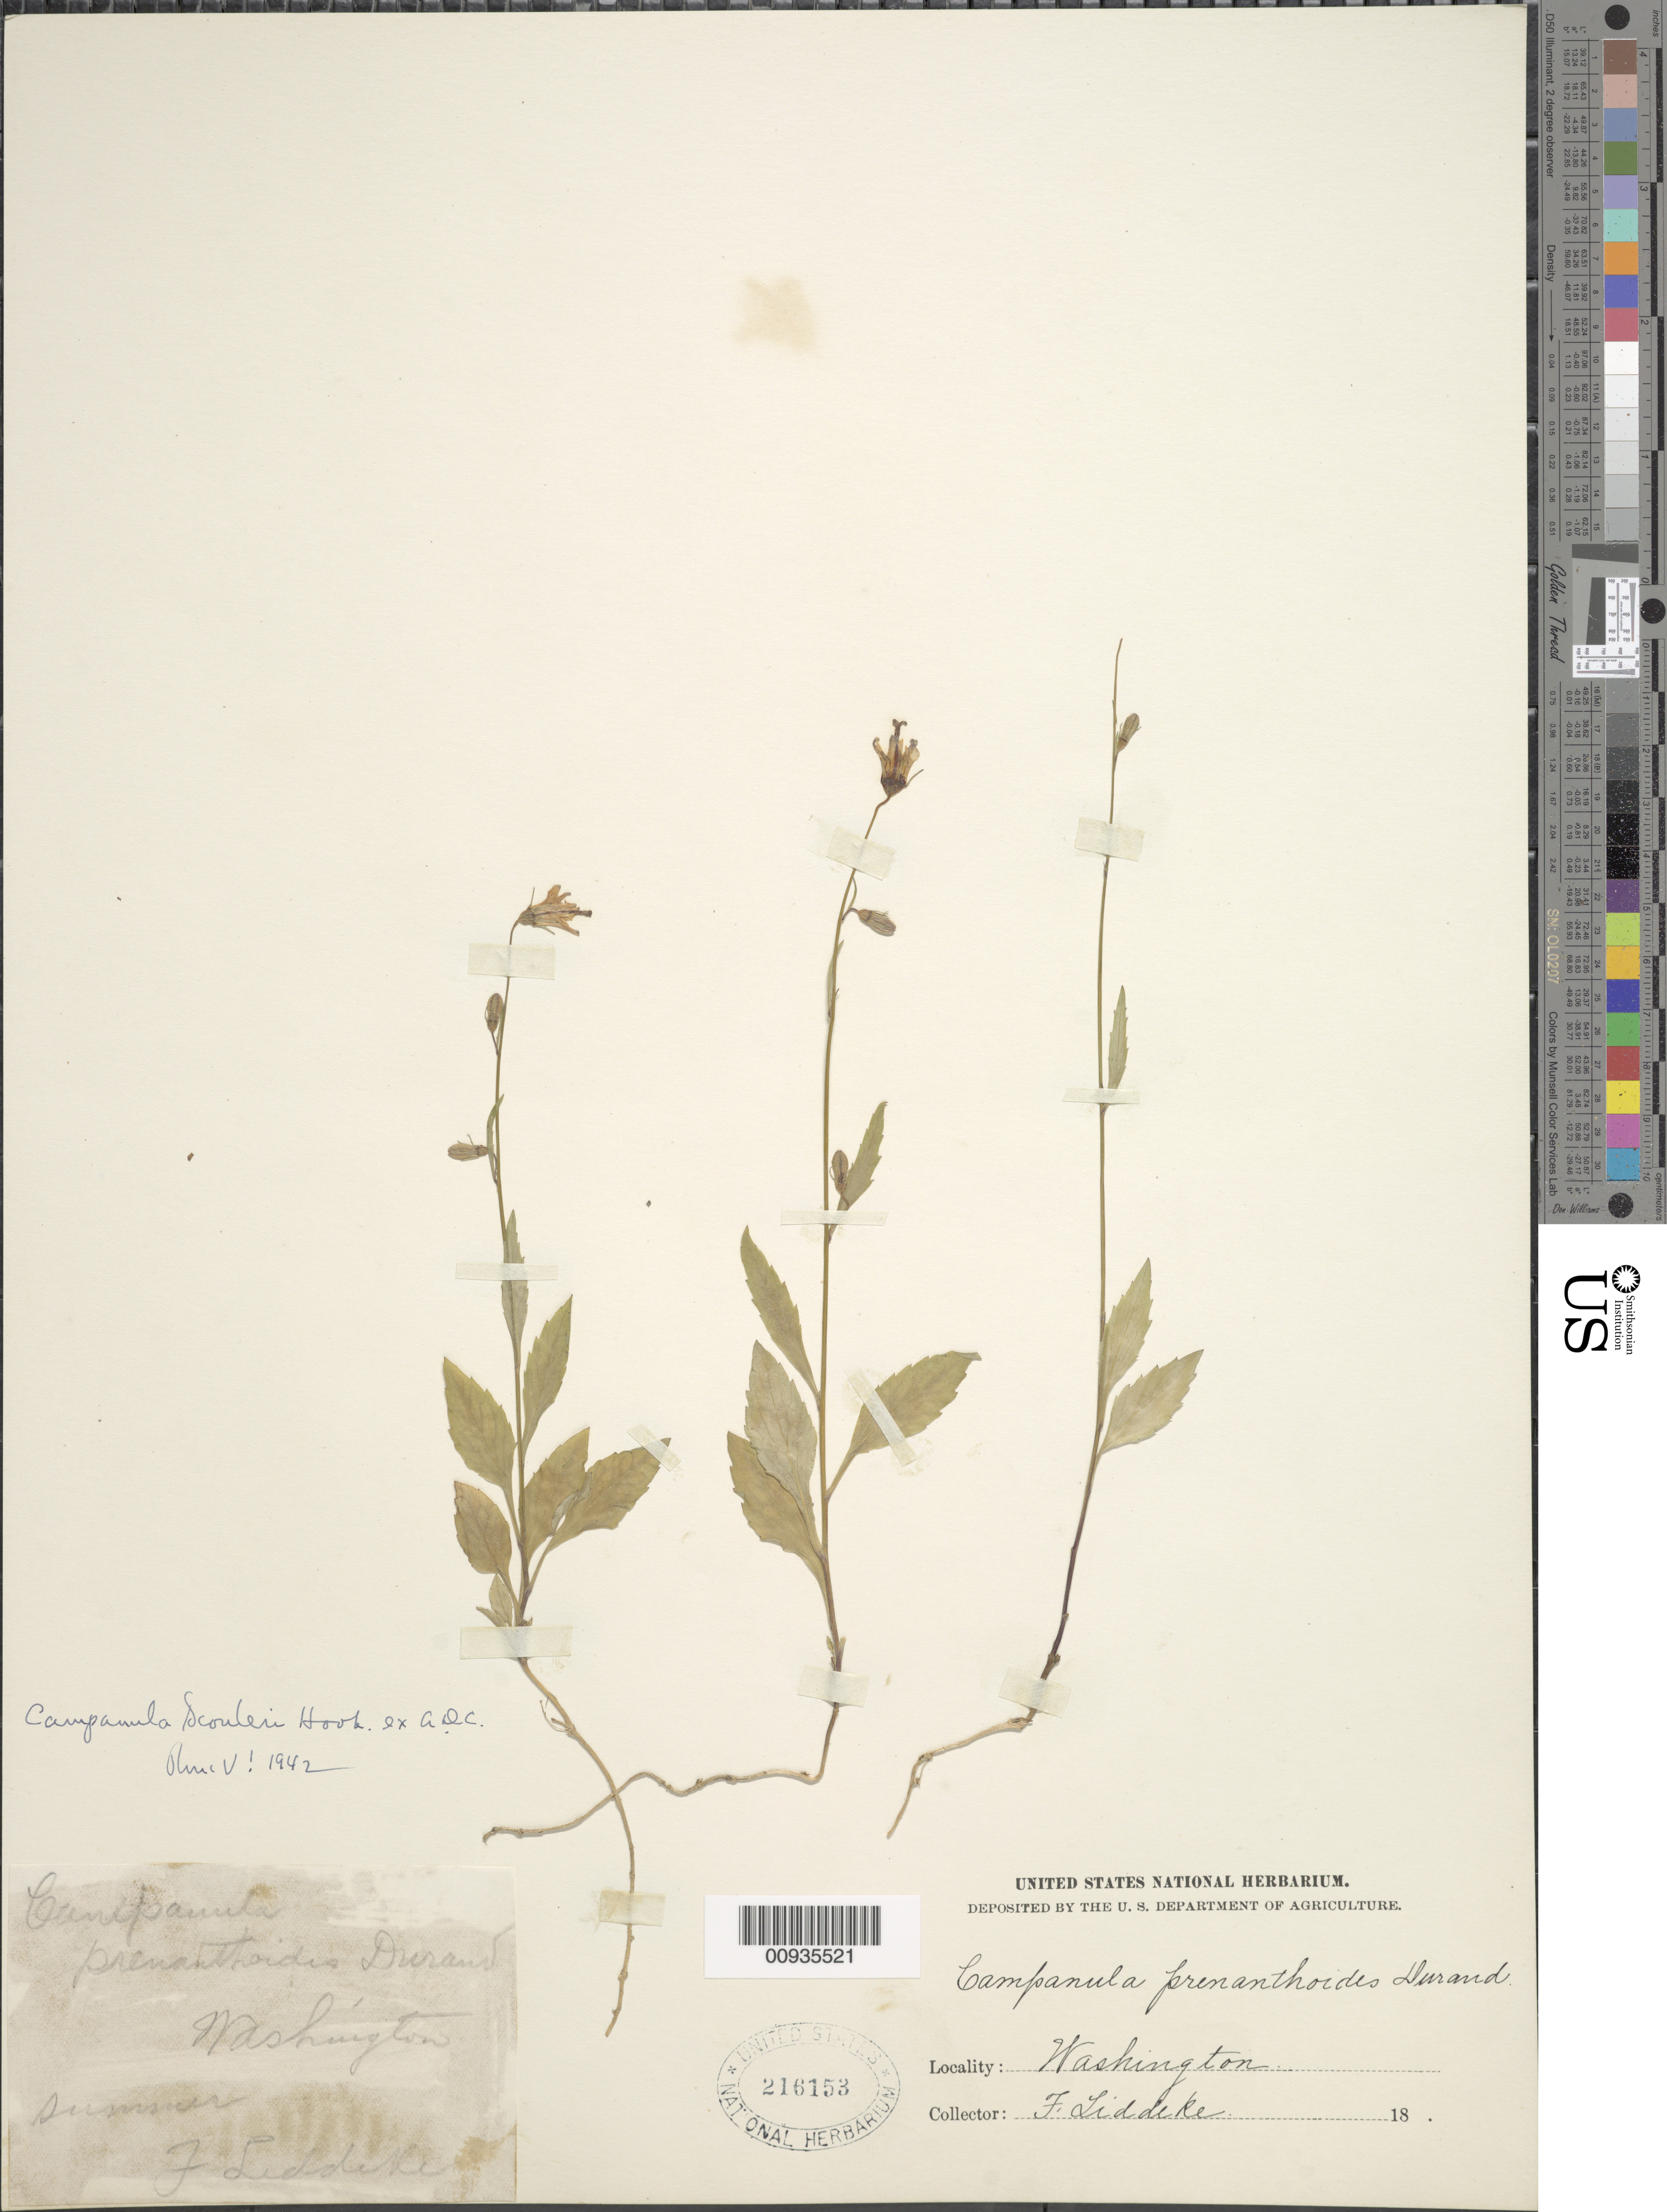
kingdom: Plantae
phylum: Tracheophyta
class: Magnoliopsida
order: Asterales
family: Campanulaceae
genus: Campanula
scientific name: Campanula scouleri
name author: Hook.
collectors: F. Liddeke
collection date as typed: Jun 18--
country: United States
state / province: Washington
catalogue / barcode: US 216153